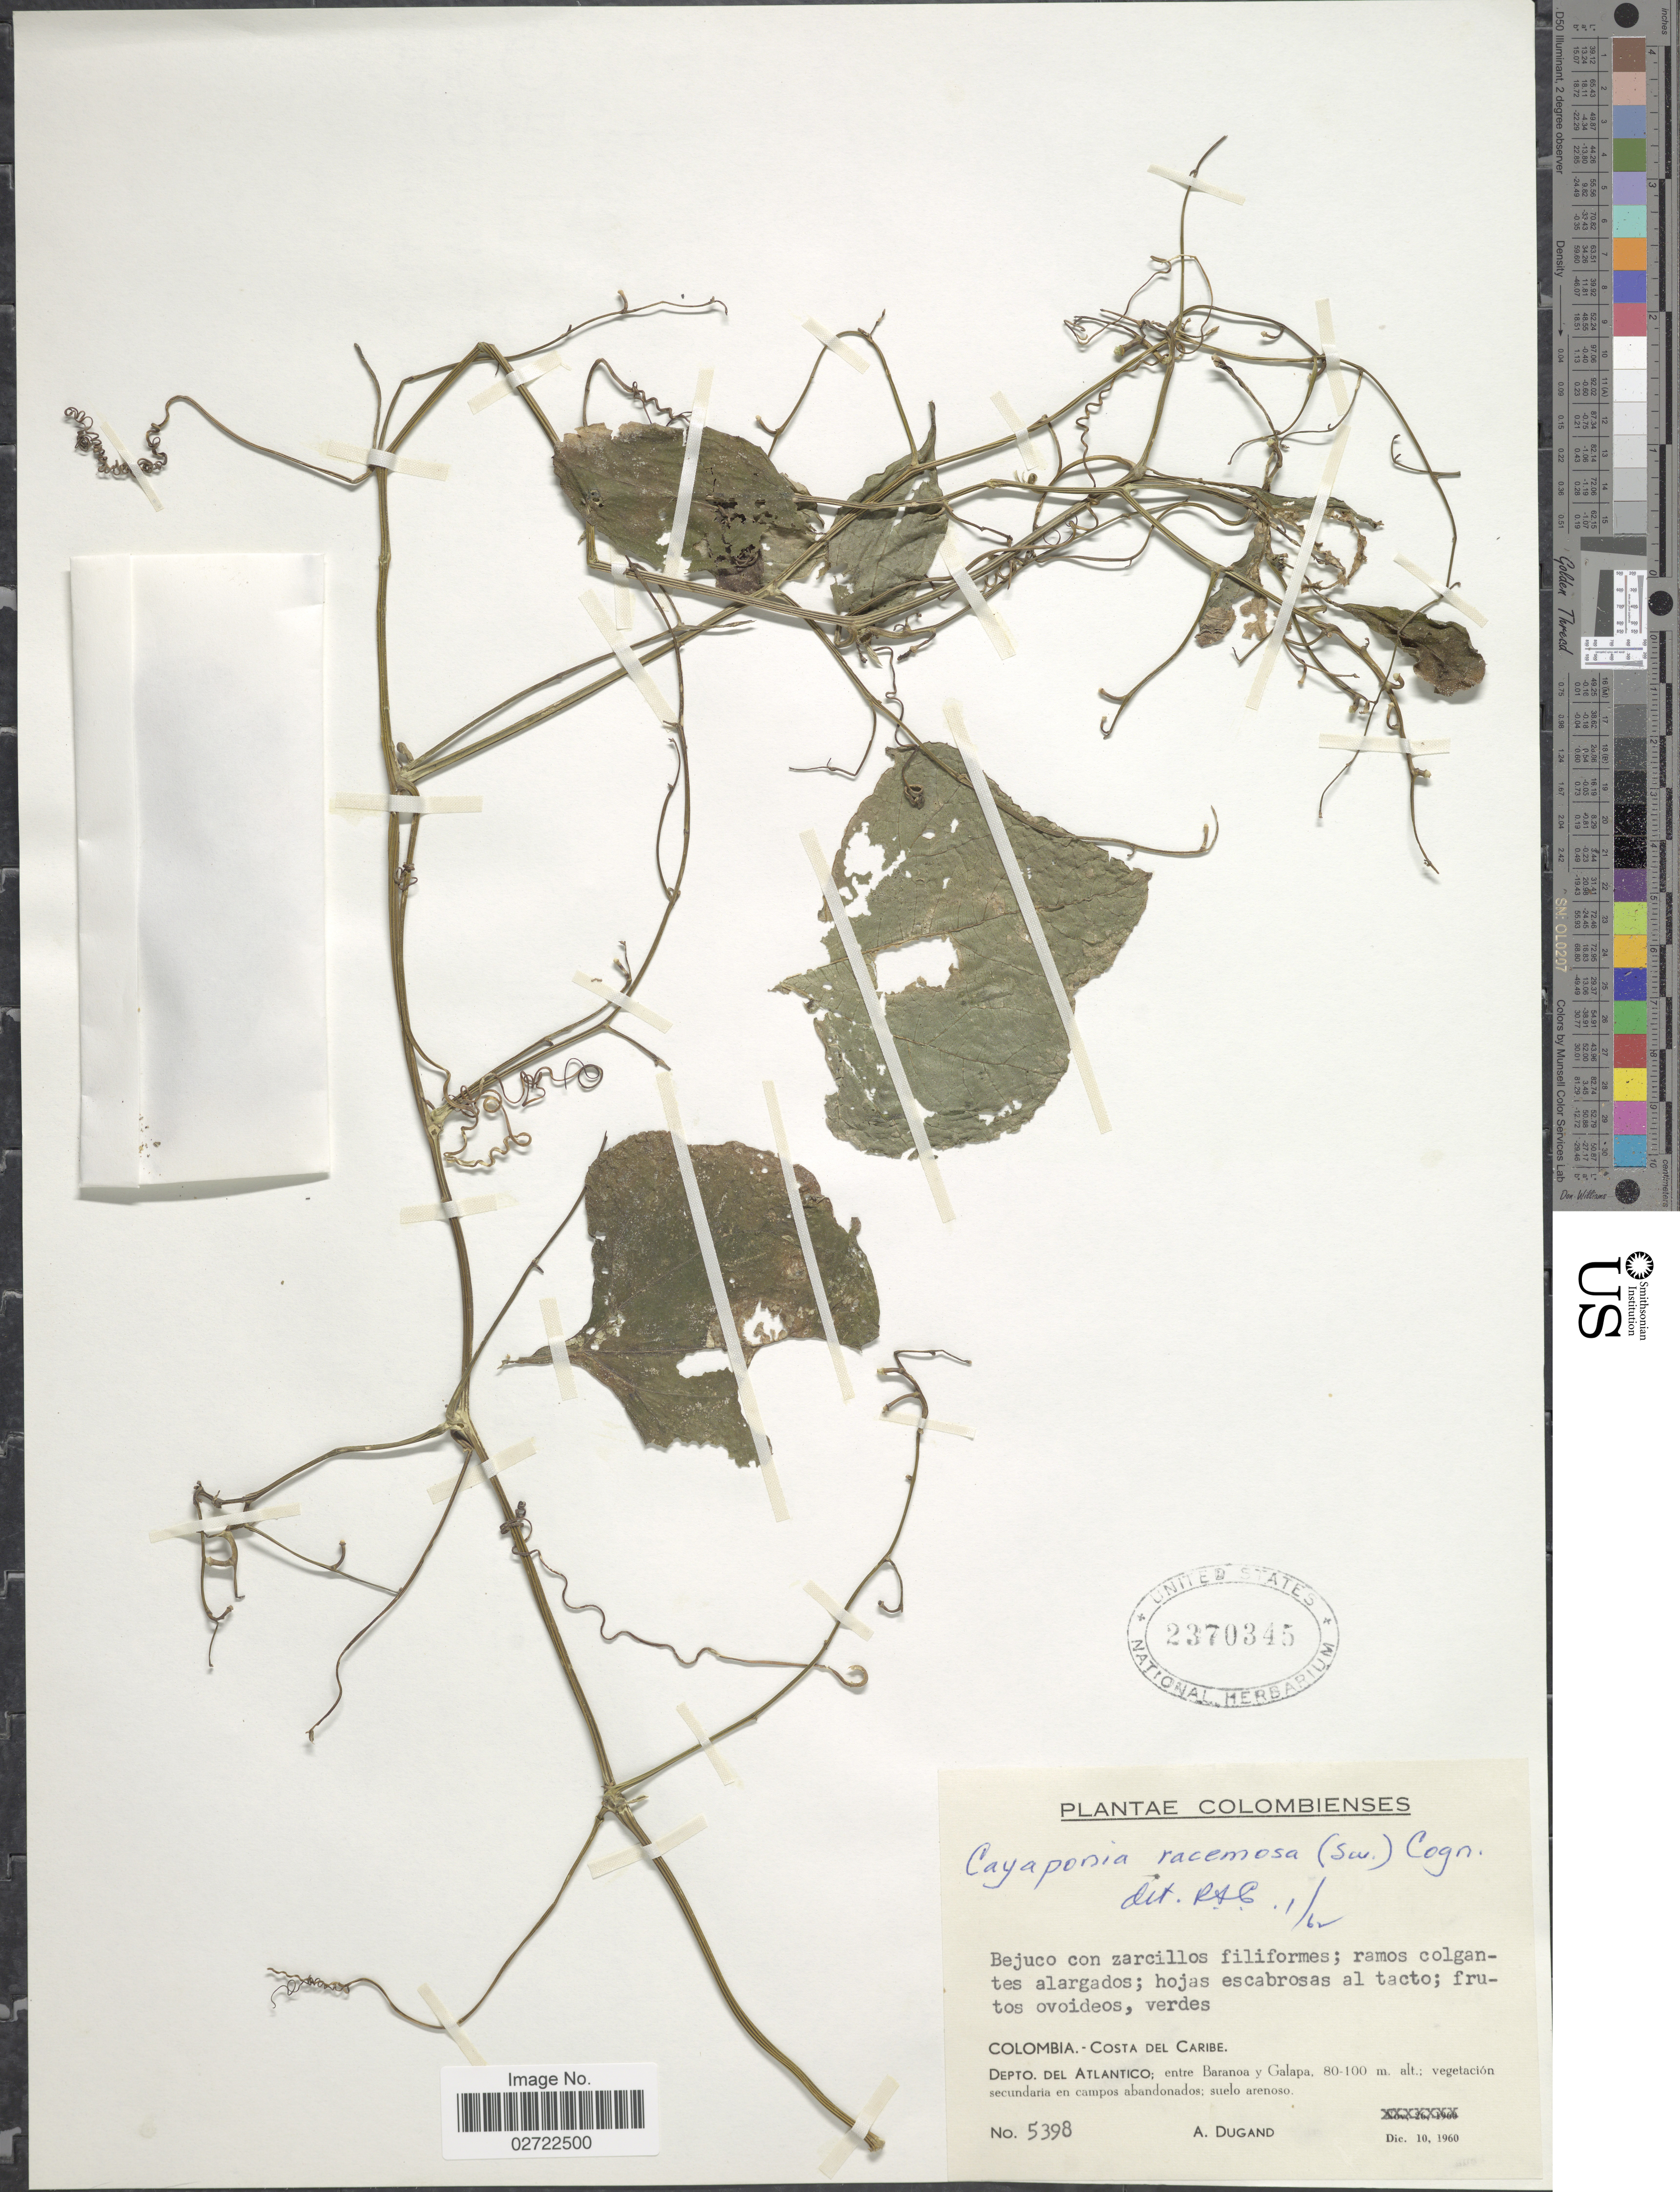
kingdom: Plantae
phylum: Tracheophyta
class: Magnoliopsida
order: Cucurbitales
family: Cucurbitaceae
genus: Cayaponia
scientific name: Cayaponia racemosa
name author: (Mill.) Cogn.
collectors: A. Dugand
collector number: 5398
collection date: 1960-12-10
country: Colombia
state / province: Atlántico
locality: Costa del Caribe. Depto. del Atlantico: entre Baranoa y Galapa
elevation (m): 80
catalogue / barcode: US 2370345